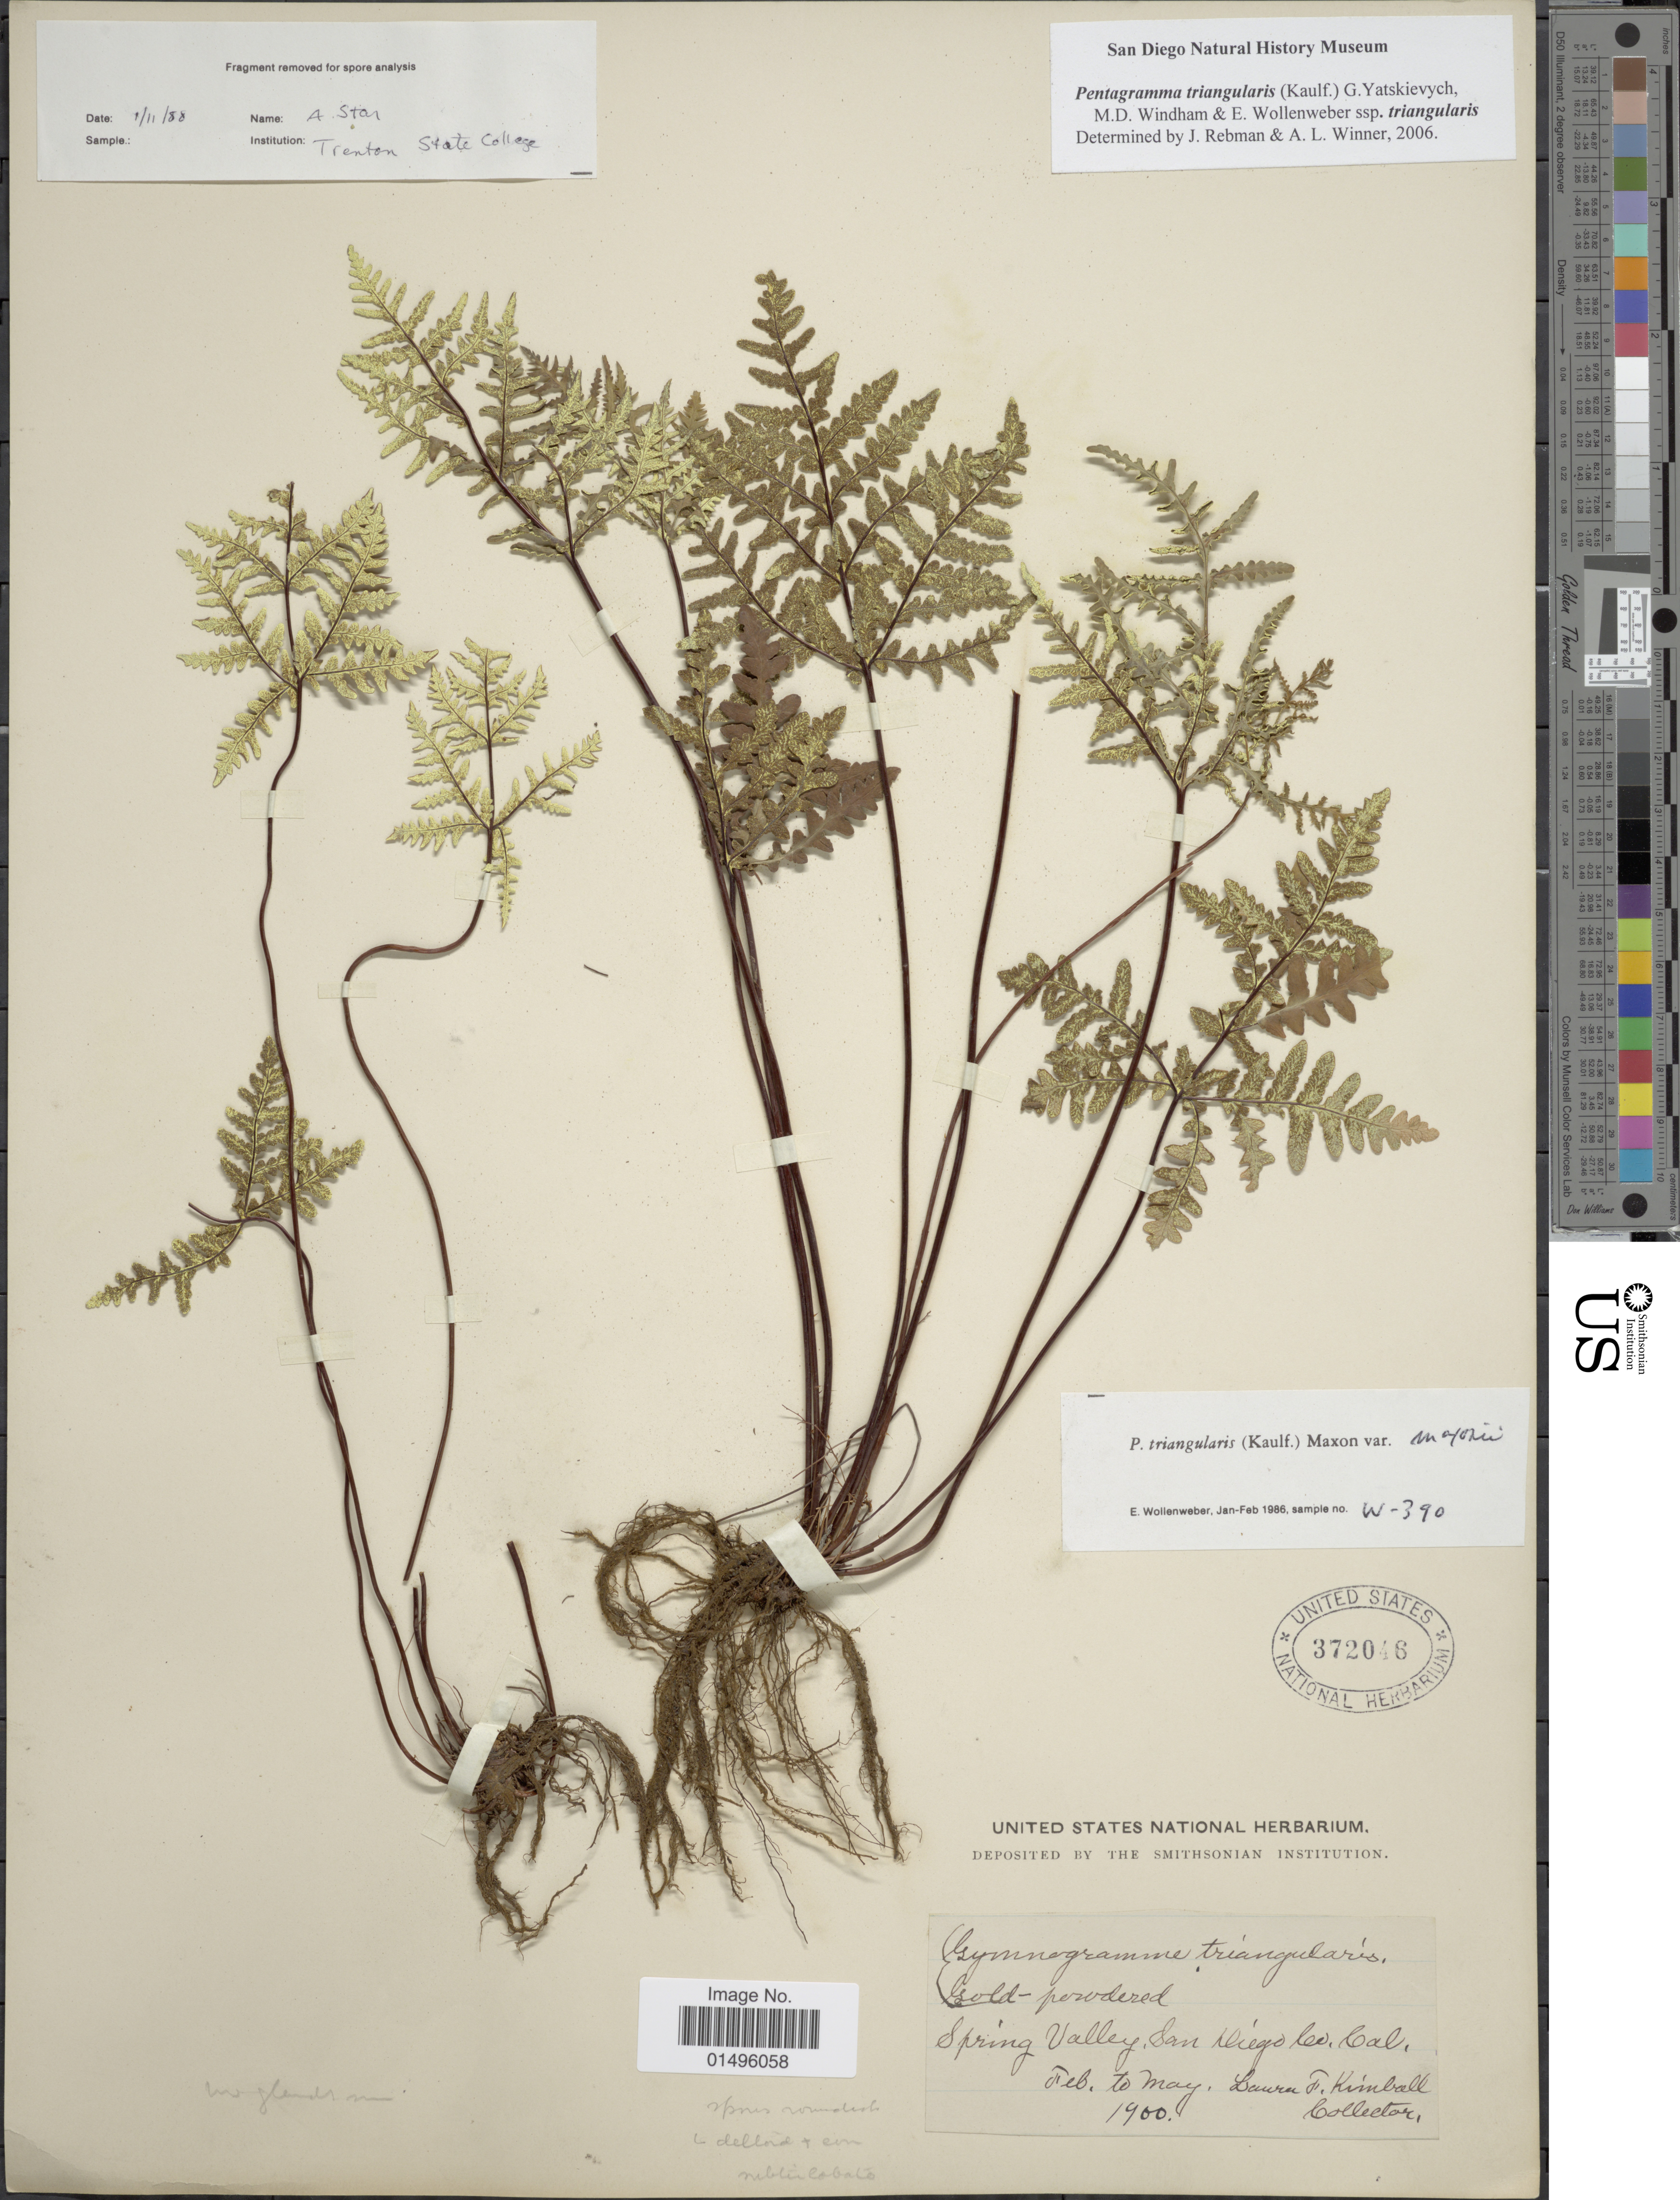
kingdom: Plantae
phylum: Tracheophyta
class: Polypodiopsida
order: Polypodiales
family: Pteridaceae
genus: Pentagramma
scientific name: Pentagramma triangularis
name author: (Kaulf.) Yatsk. et al.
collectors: L. Kimball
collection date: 1900-02/1900-05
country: United States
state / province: California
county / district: San Diego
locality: California, Spring Valley, San Diego Co.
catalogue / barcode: US 372046